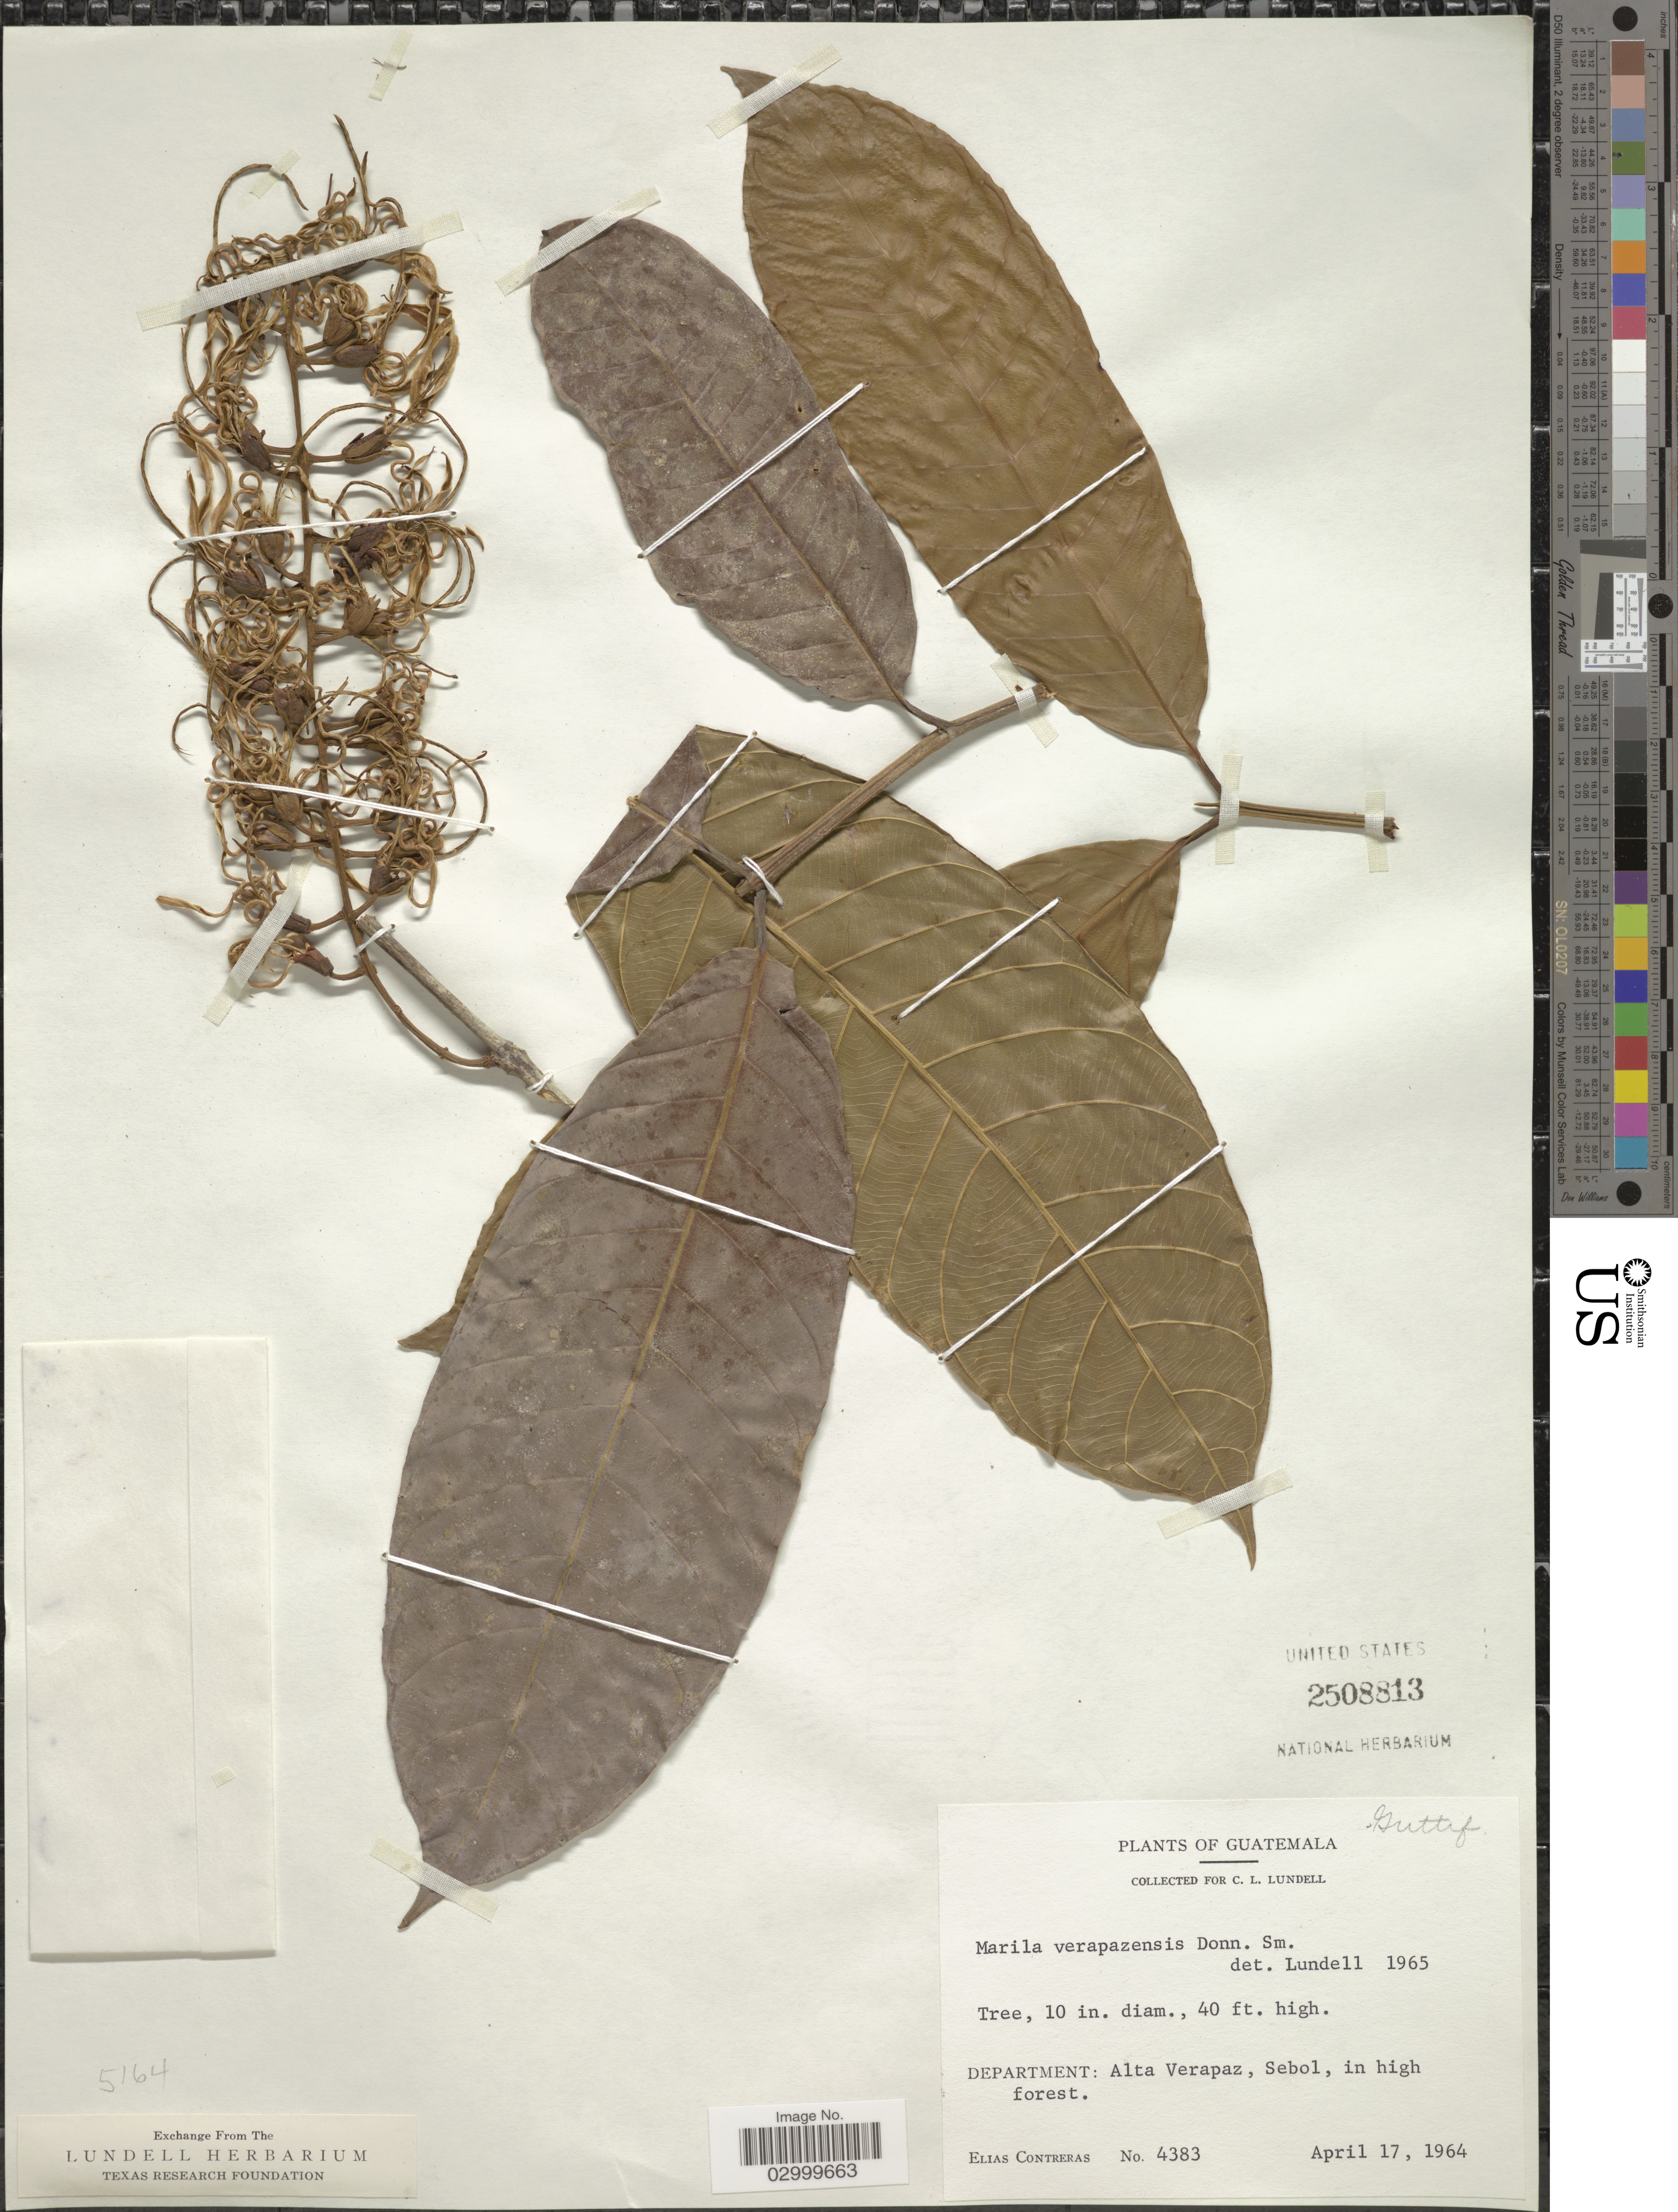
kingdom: Plantae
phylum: Tracheophyta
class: Magnoliopsida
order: Malpighiales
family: Calophyllaceae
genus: Marila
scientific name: Marila laxiflora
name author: Rusby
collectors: E. Contreras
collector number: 4383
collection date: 1964-04-17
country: Guatemala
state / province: Alta Verapaz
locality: Department: Alta Verapaz, Sebol.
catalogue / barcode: US 2508813